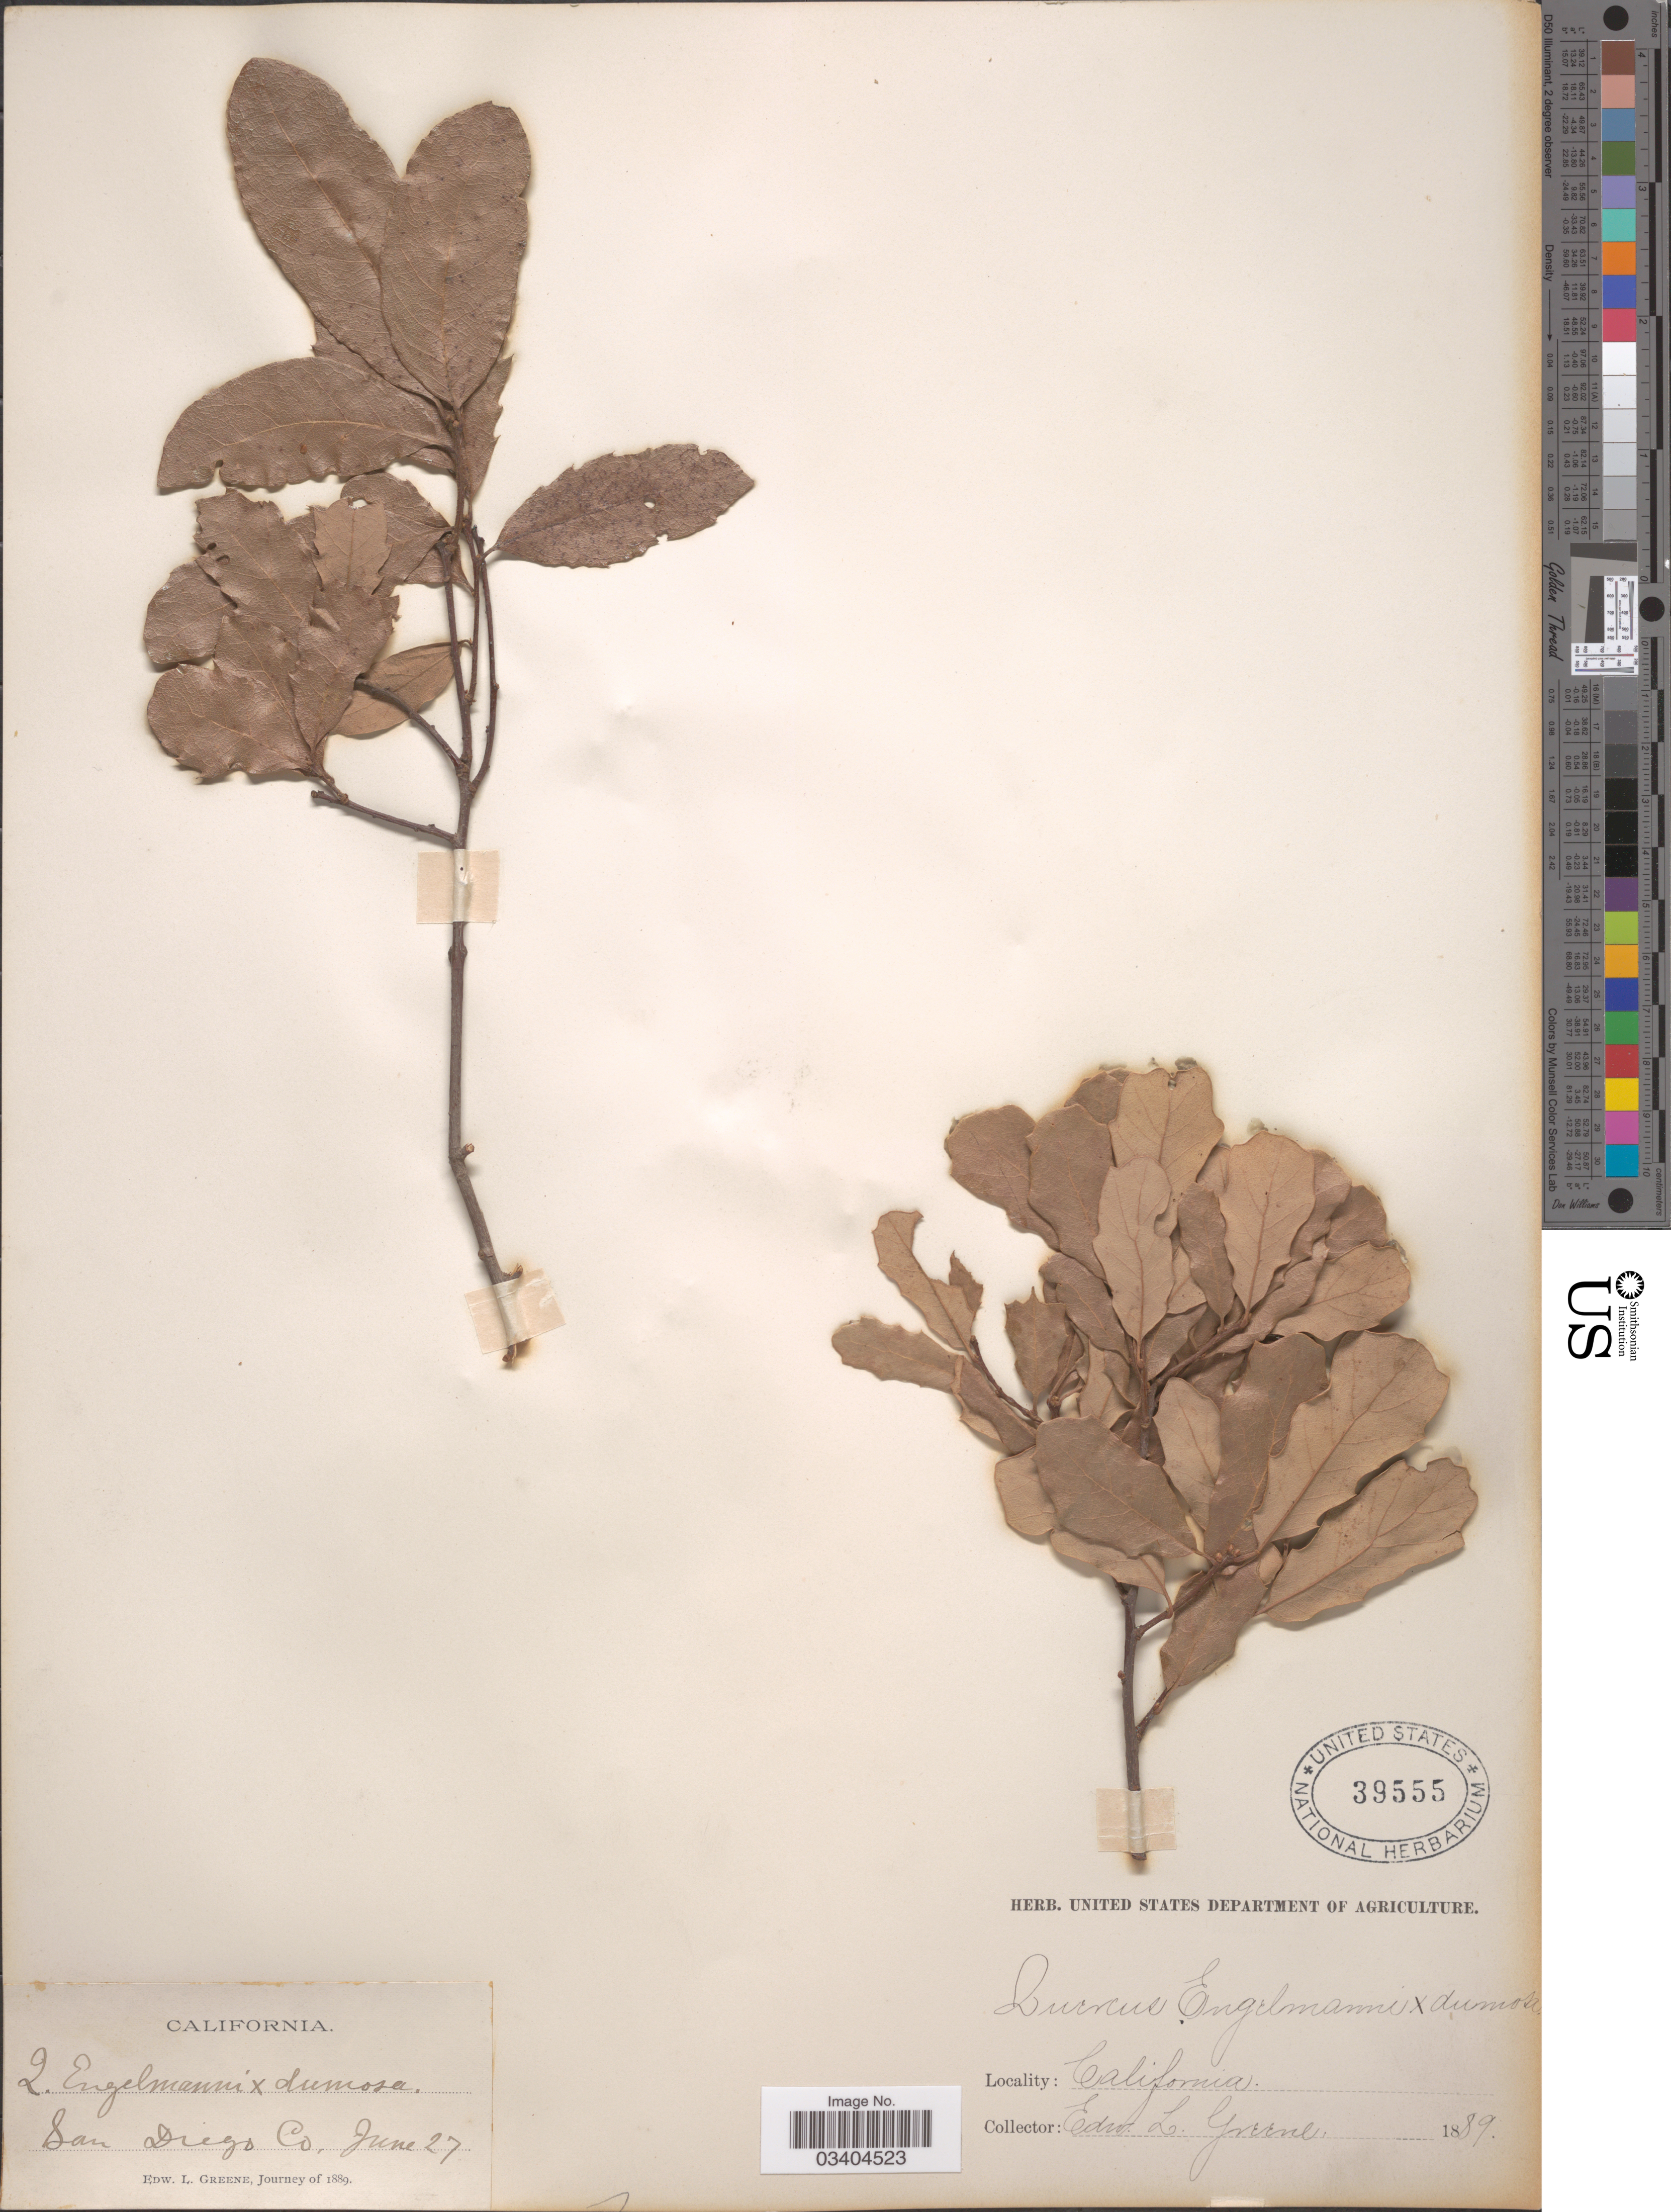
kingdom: Plantae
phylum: Tracheophyta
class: Magnoliopsida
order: Fagales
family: Fagaceae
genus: Quercus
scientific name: Quercus engelmannii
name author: Greene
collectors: E. L. Greene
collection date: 1889-06-27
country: United States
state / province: California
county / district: San Diego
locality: San Diego Co.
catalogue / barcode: US 39555